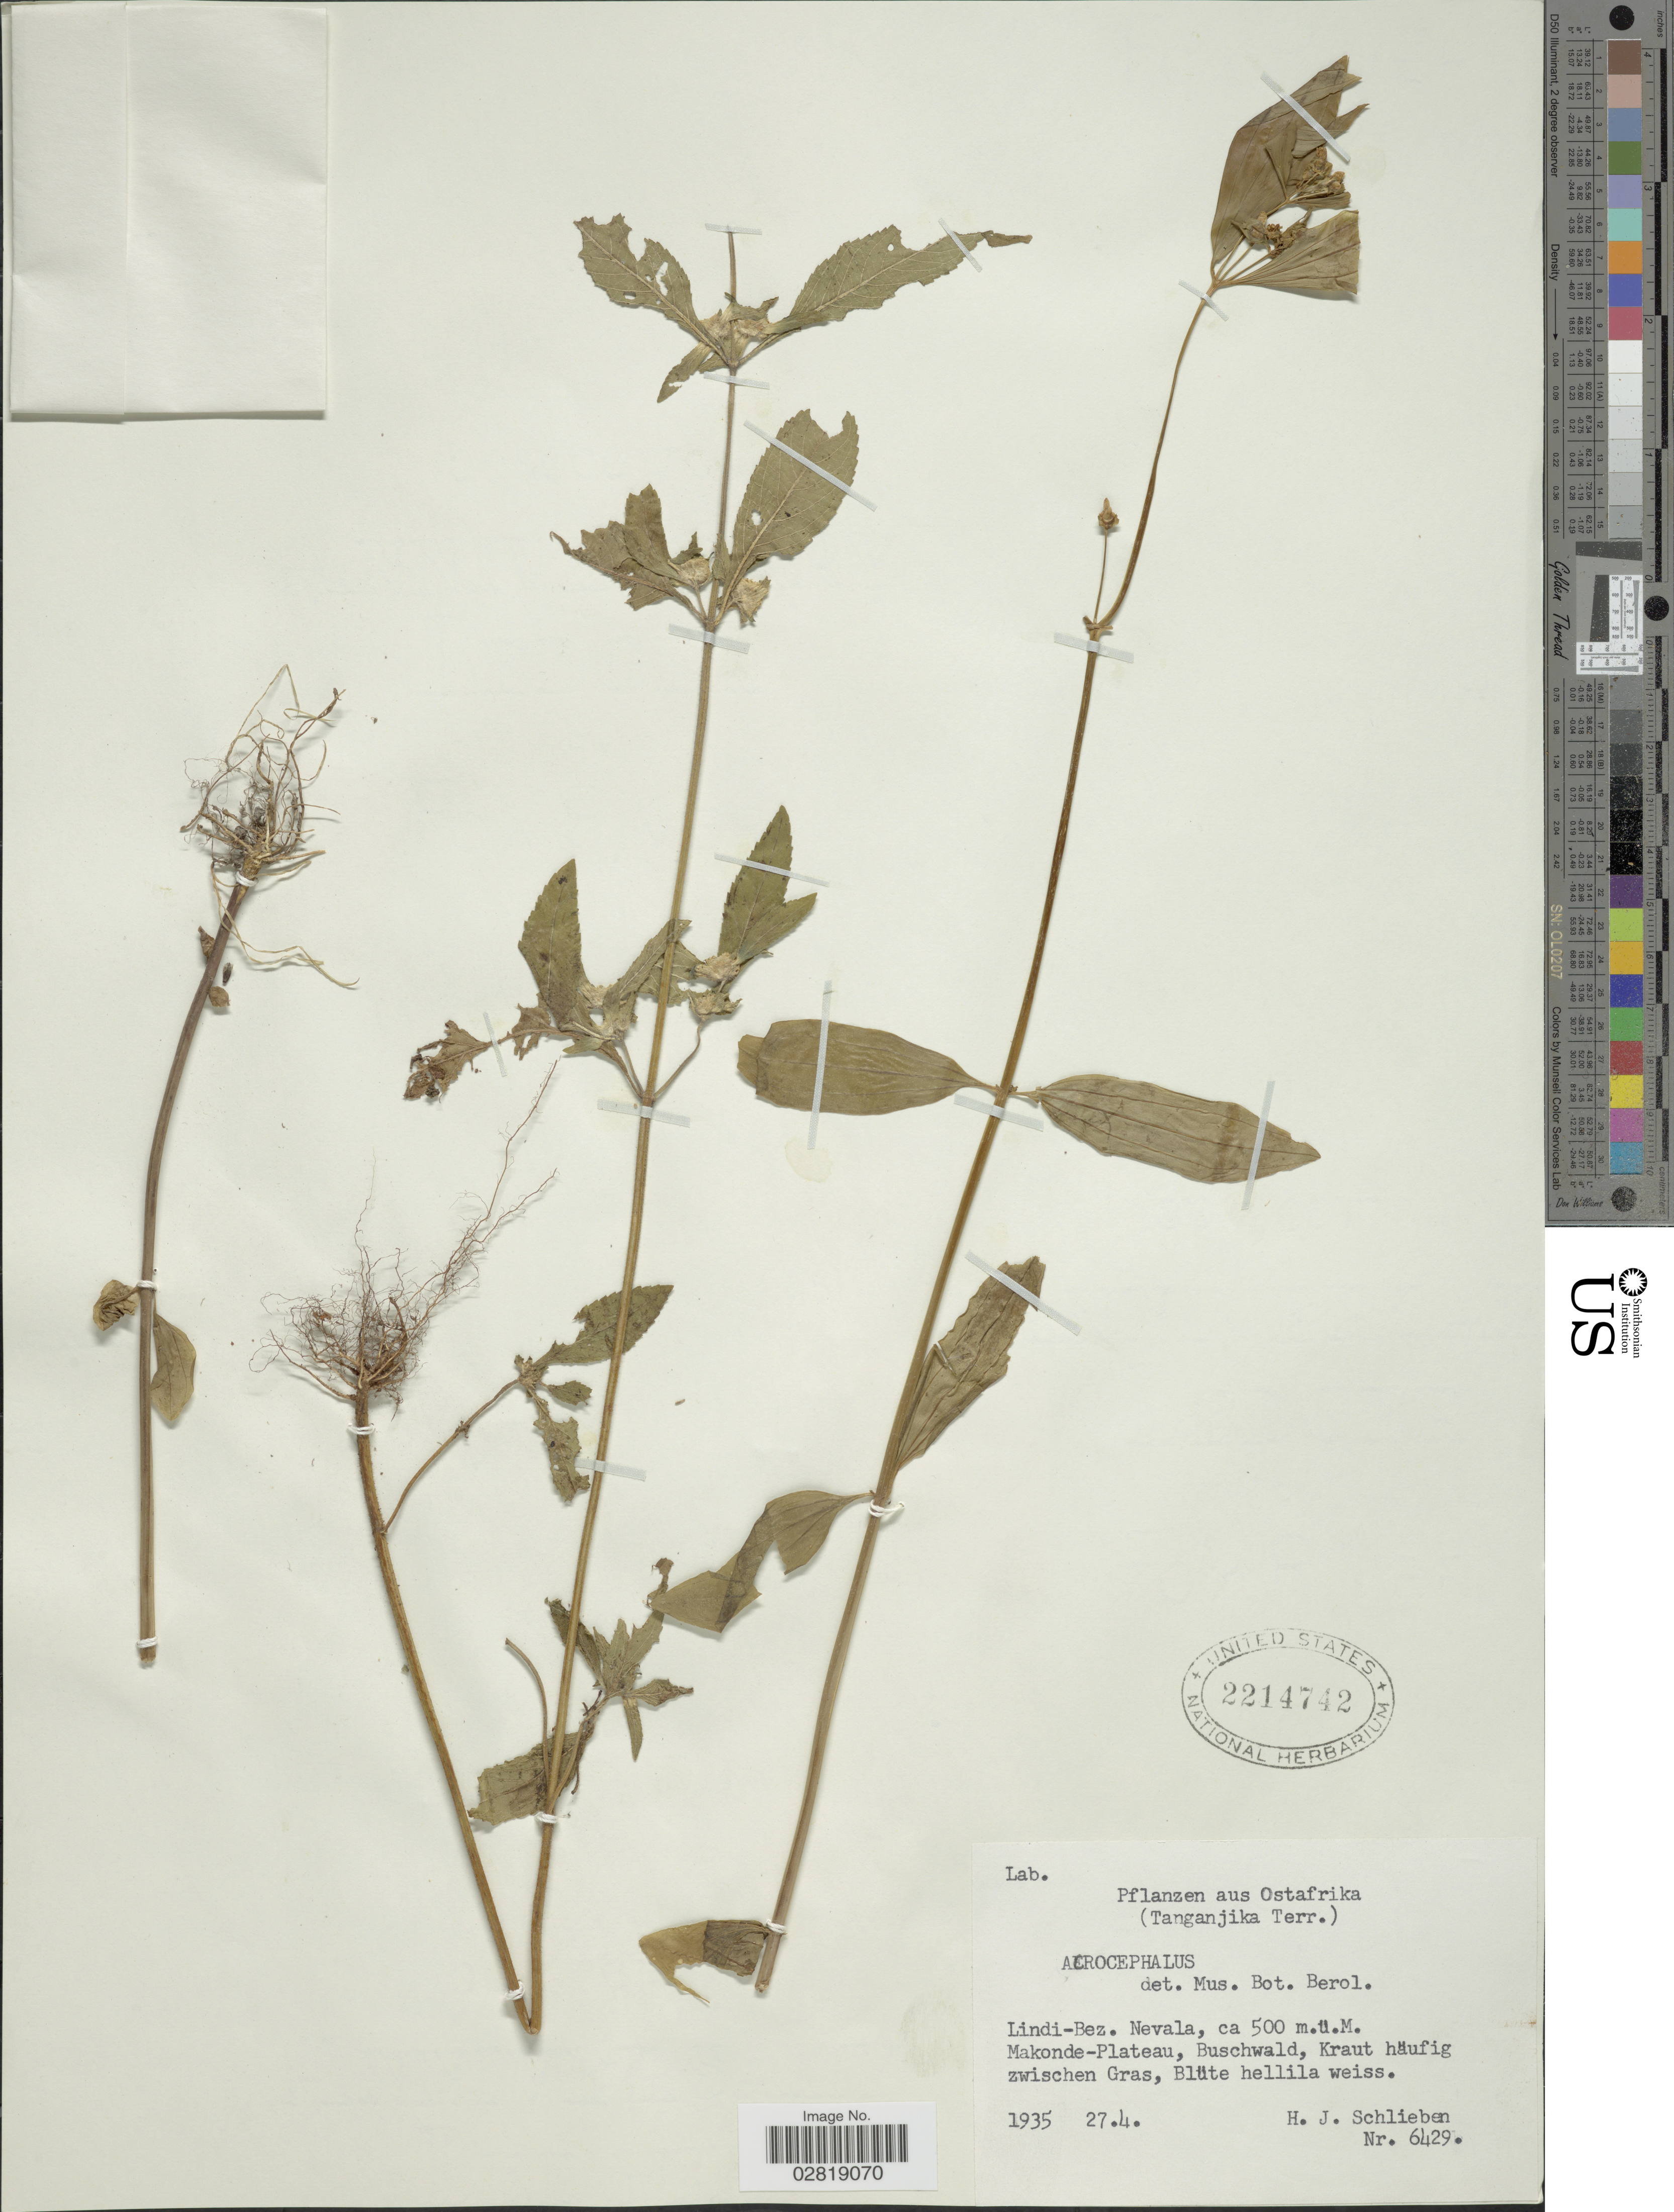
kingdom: Plantae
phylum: Tracheophyta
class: Magnoliopsida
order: Lamiales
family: Lamiaceae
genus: Haumaniastrum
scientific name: Haumaniastrum sp.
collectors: H. J. Schlieben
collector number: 6429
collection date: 1935-04-27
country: Tanzania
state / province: Lindi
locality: Ostafrika (Tanganjika Terr.). Lindi-Bez. Nevala. Makonde-Plateau.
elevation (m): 500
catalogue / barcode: US 2214742